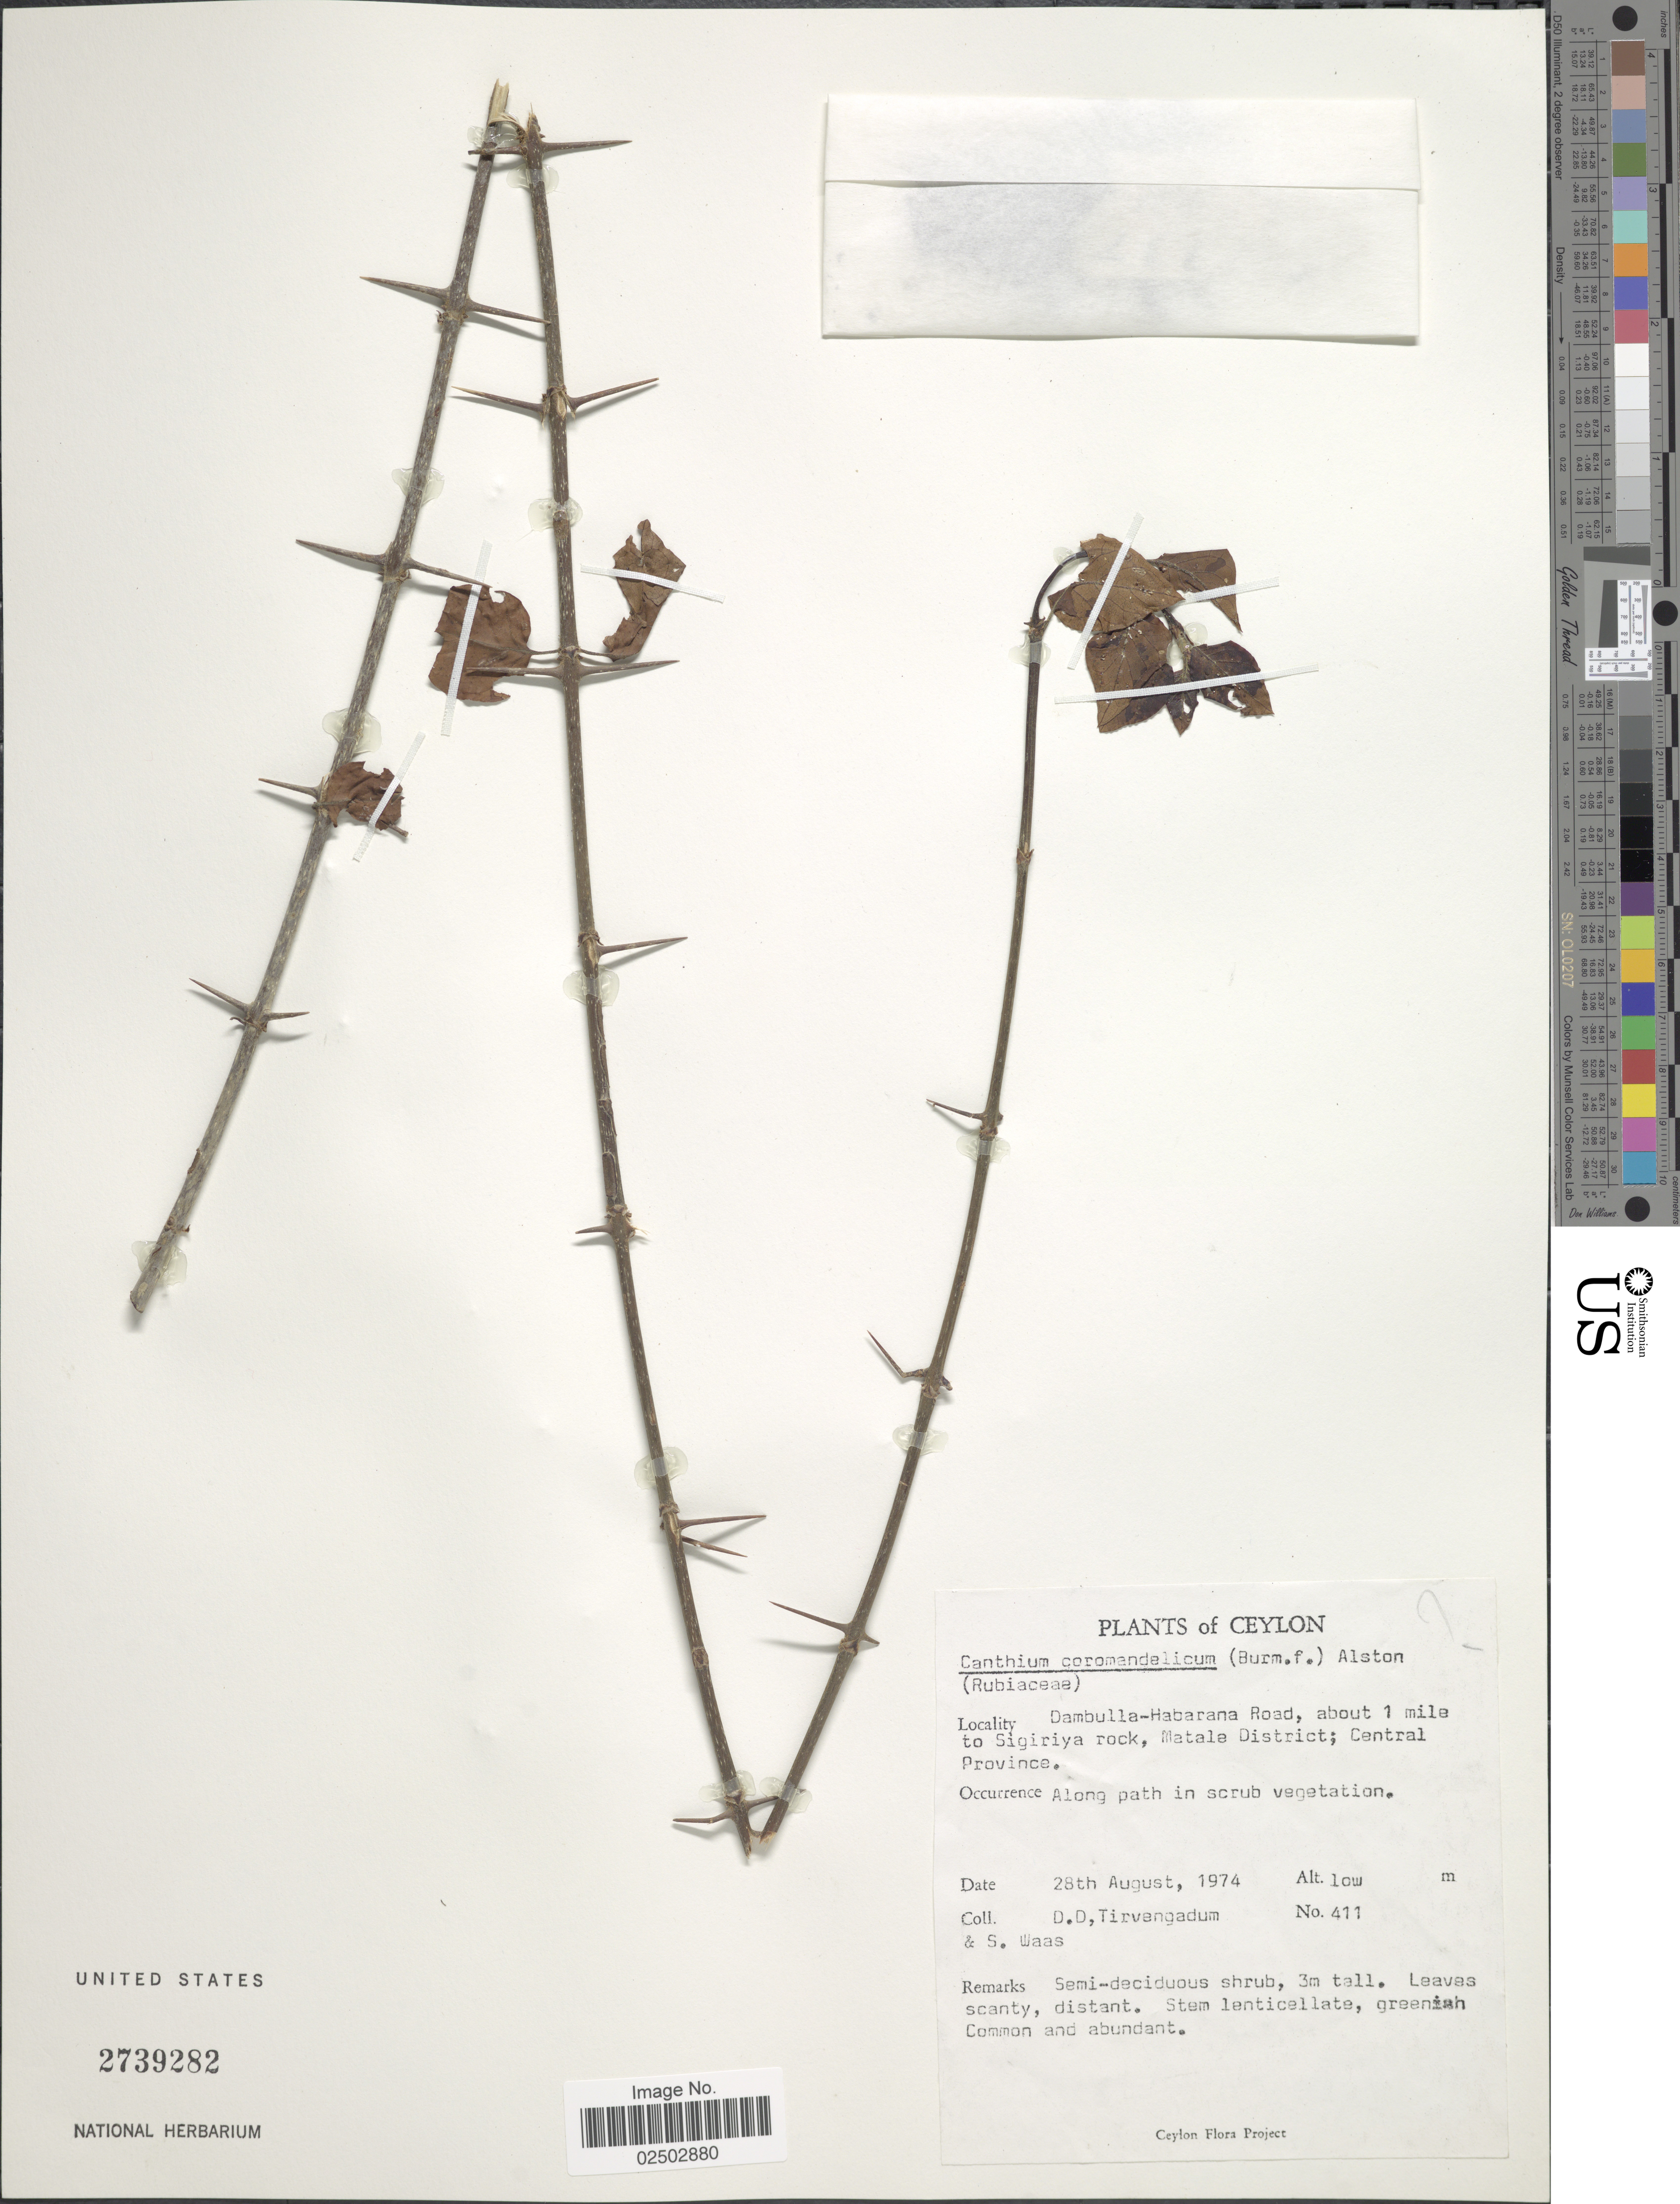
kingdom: Plantae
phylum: Tracheophyta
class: Magnoliopsida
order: Gentianales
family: Rubiaceae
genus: Canthium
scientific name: Canthium coromandelicum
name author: (Burm. f.) Alston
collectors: D. Tirvengadum & S. Waas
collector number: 411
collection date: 1974-08-28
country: Sri Lanka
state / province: Central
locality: Ceylon, Dambulla-Habarana Road, about 1 mile to Sigiriya rock, Matale District, Central Province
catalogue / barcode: US 2739282